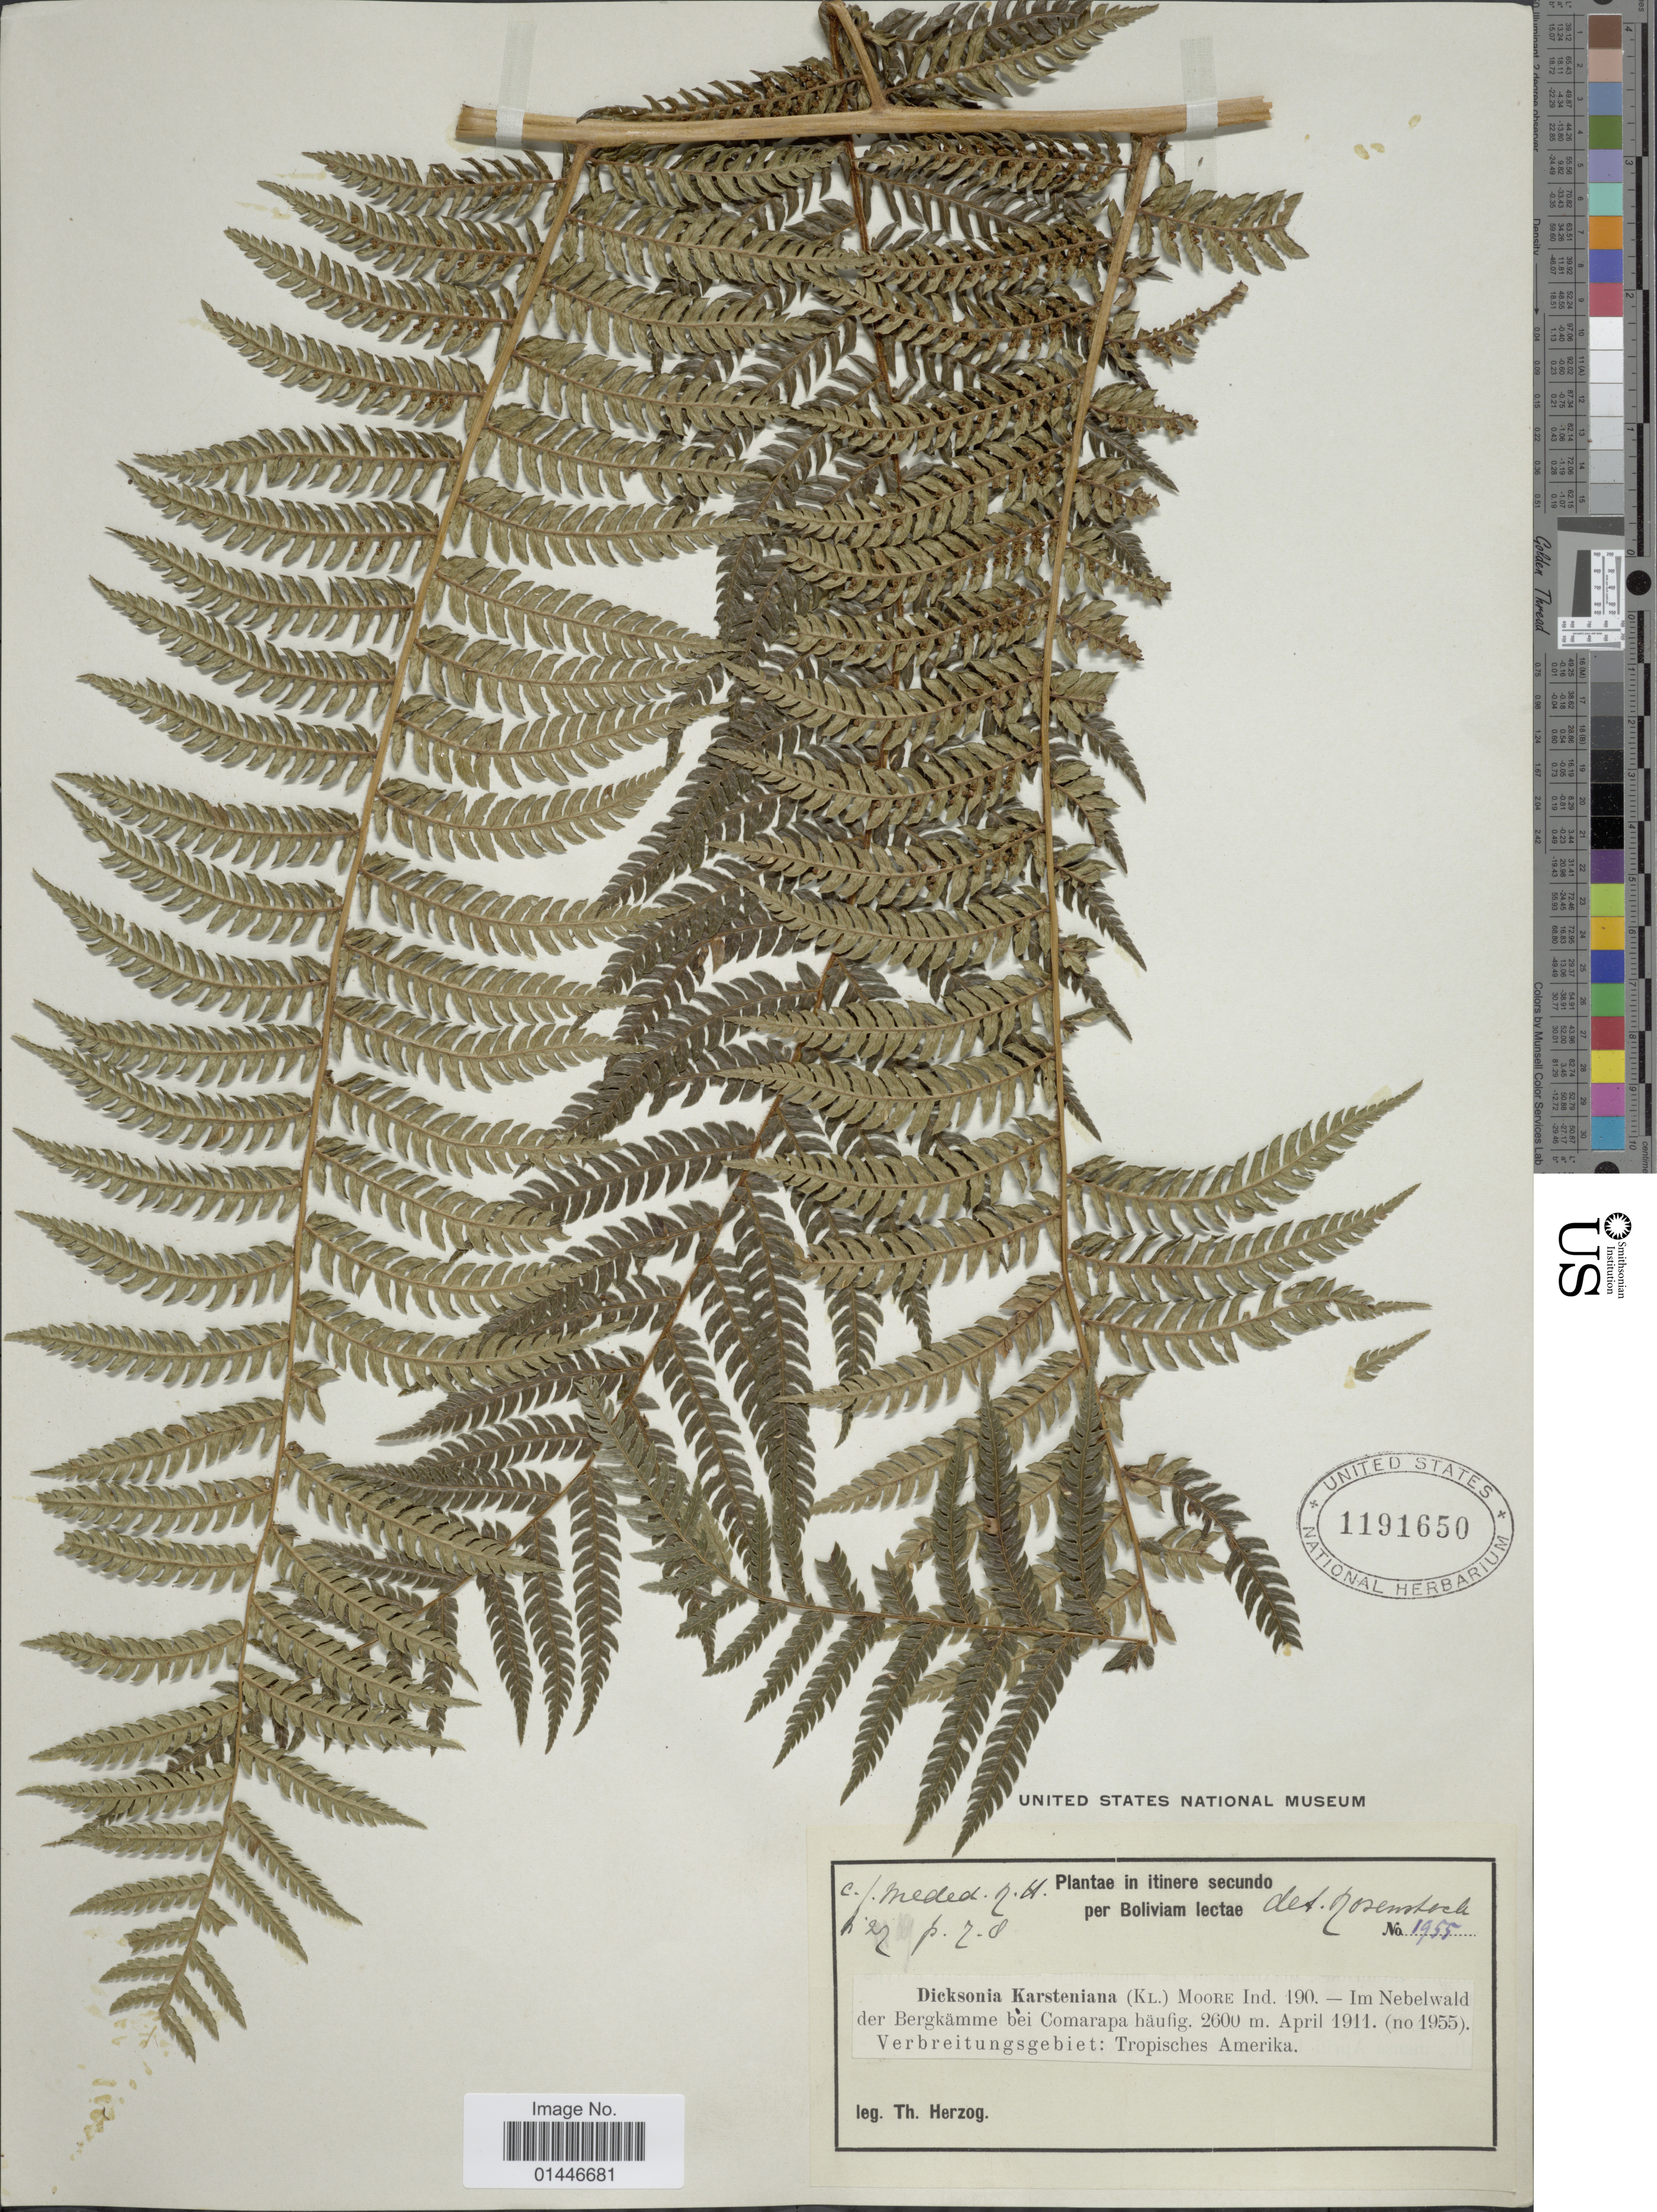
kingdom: Plantae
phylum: Tracheophyta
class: Polypodiopsida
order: Cyatheales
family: Dicksoniaceae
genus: Dicksonia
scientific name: Dicksonia karsteniana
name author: Klotzsch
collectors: T. Herzog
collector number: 1955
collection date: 1911-04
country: Bolivia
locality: Im Nebelwald der Bergkamme bei Comarapa haufig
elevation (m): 2600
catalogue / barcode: US 1191650